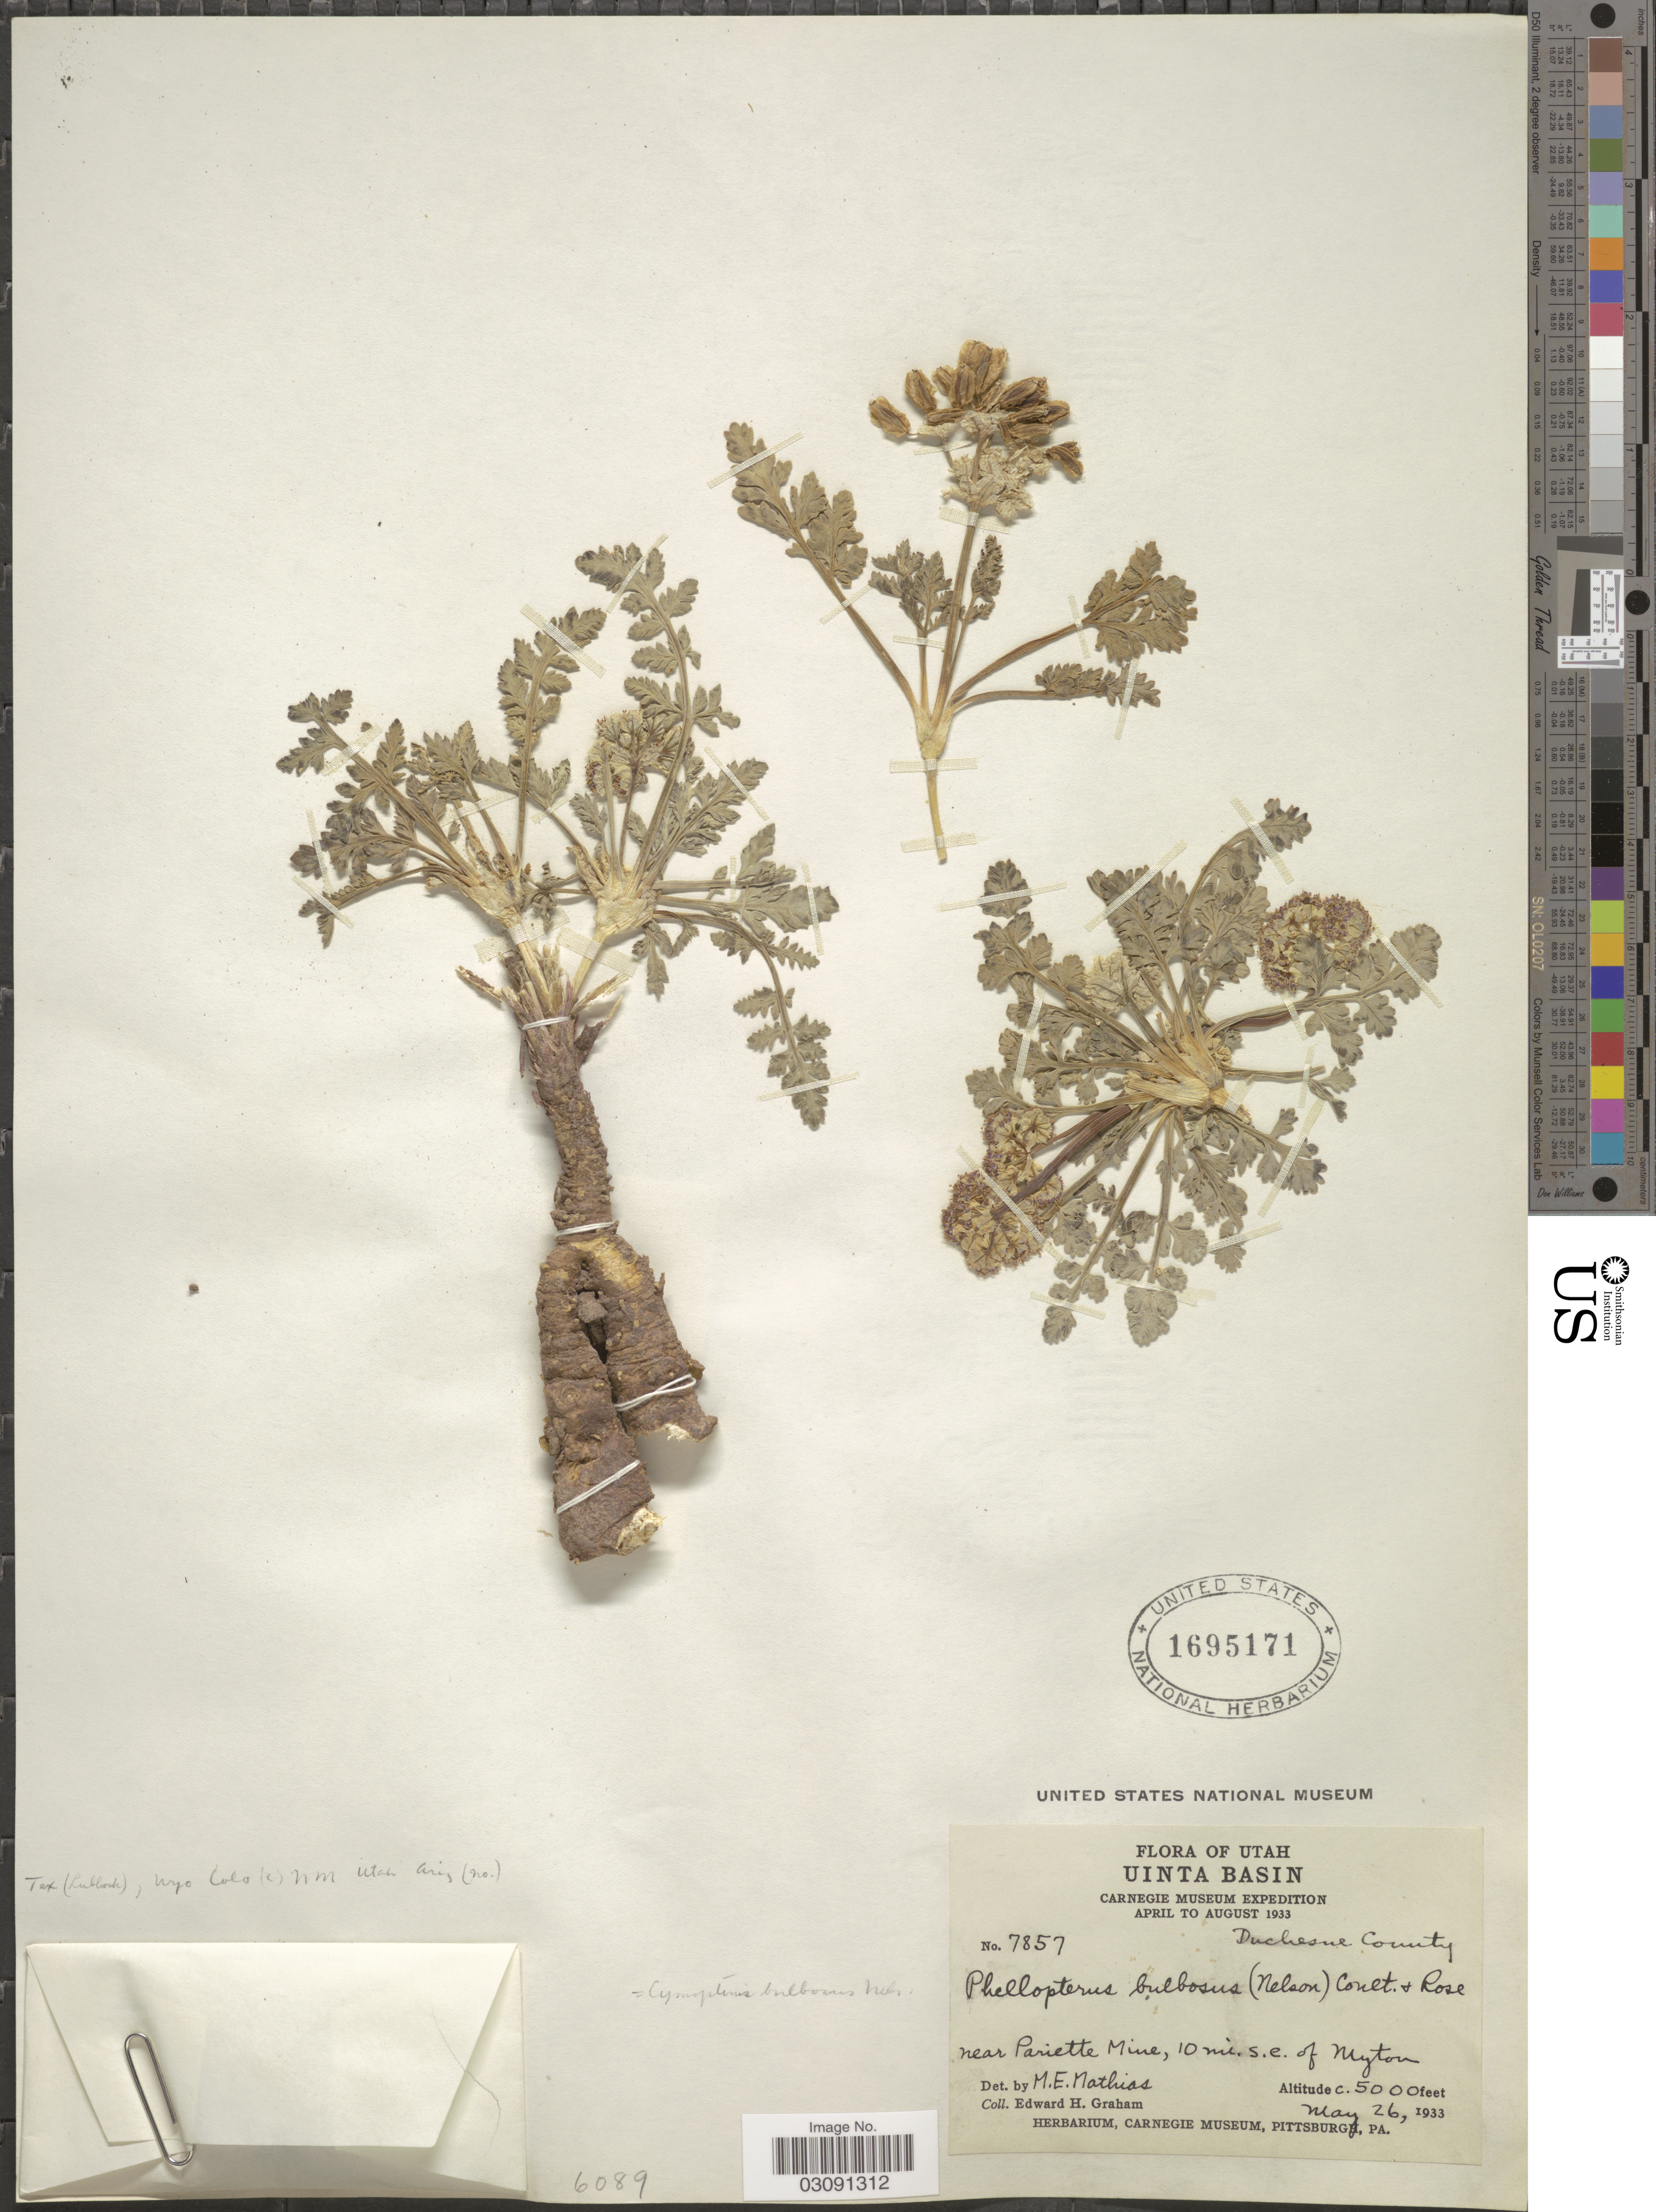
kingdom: Plantae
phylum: Tracheophyta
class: Magnoliopsida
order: Apiales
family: Apiaceae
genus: Cymopterus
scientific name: Cymopterus bulbosus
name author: A. Nelson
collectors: E. H. Graham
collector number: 7857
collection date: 1933-05-26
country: United States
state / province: Utah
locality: Uinta Basin. Duchesne County, near Pariette Mine, 10 mi. s.e. of Myton.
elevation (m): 1524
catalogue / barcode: US 1695171